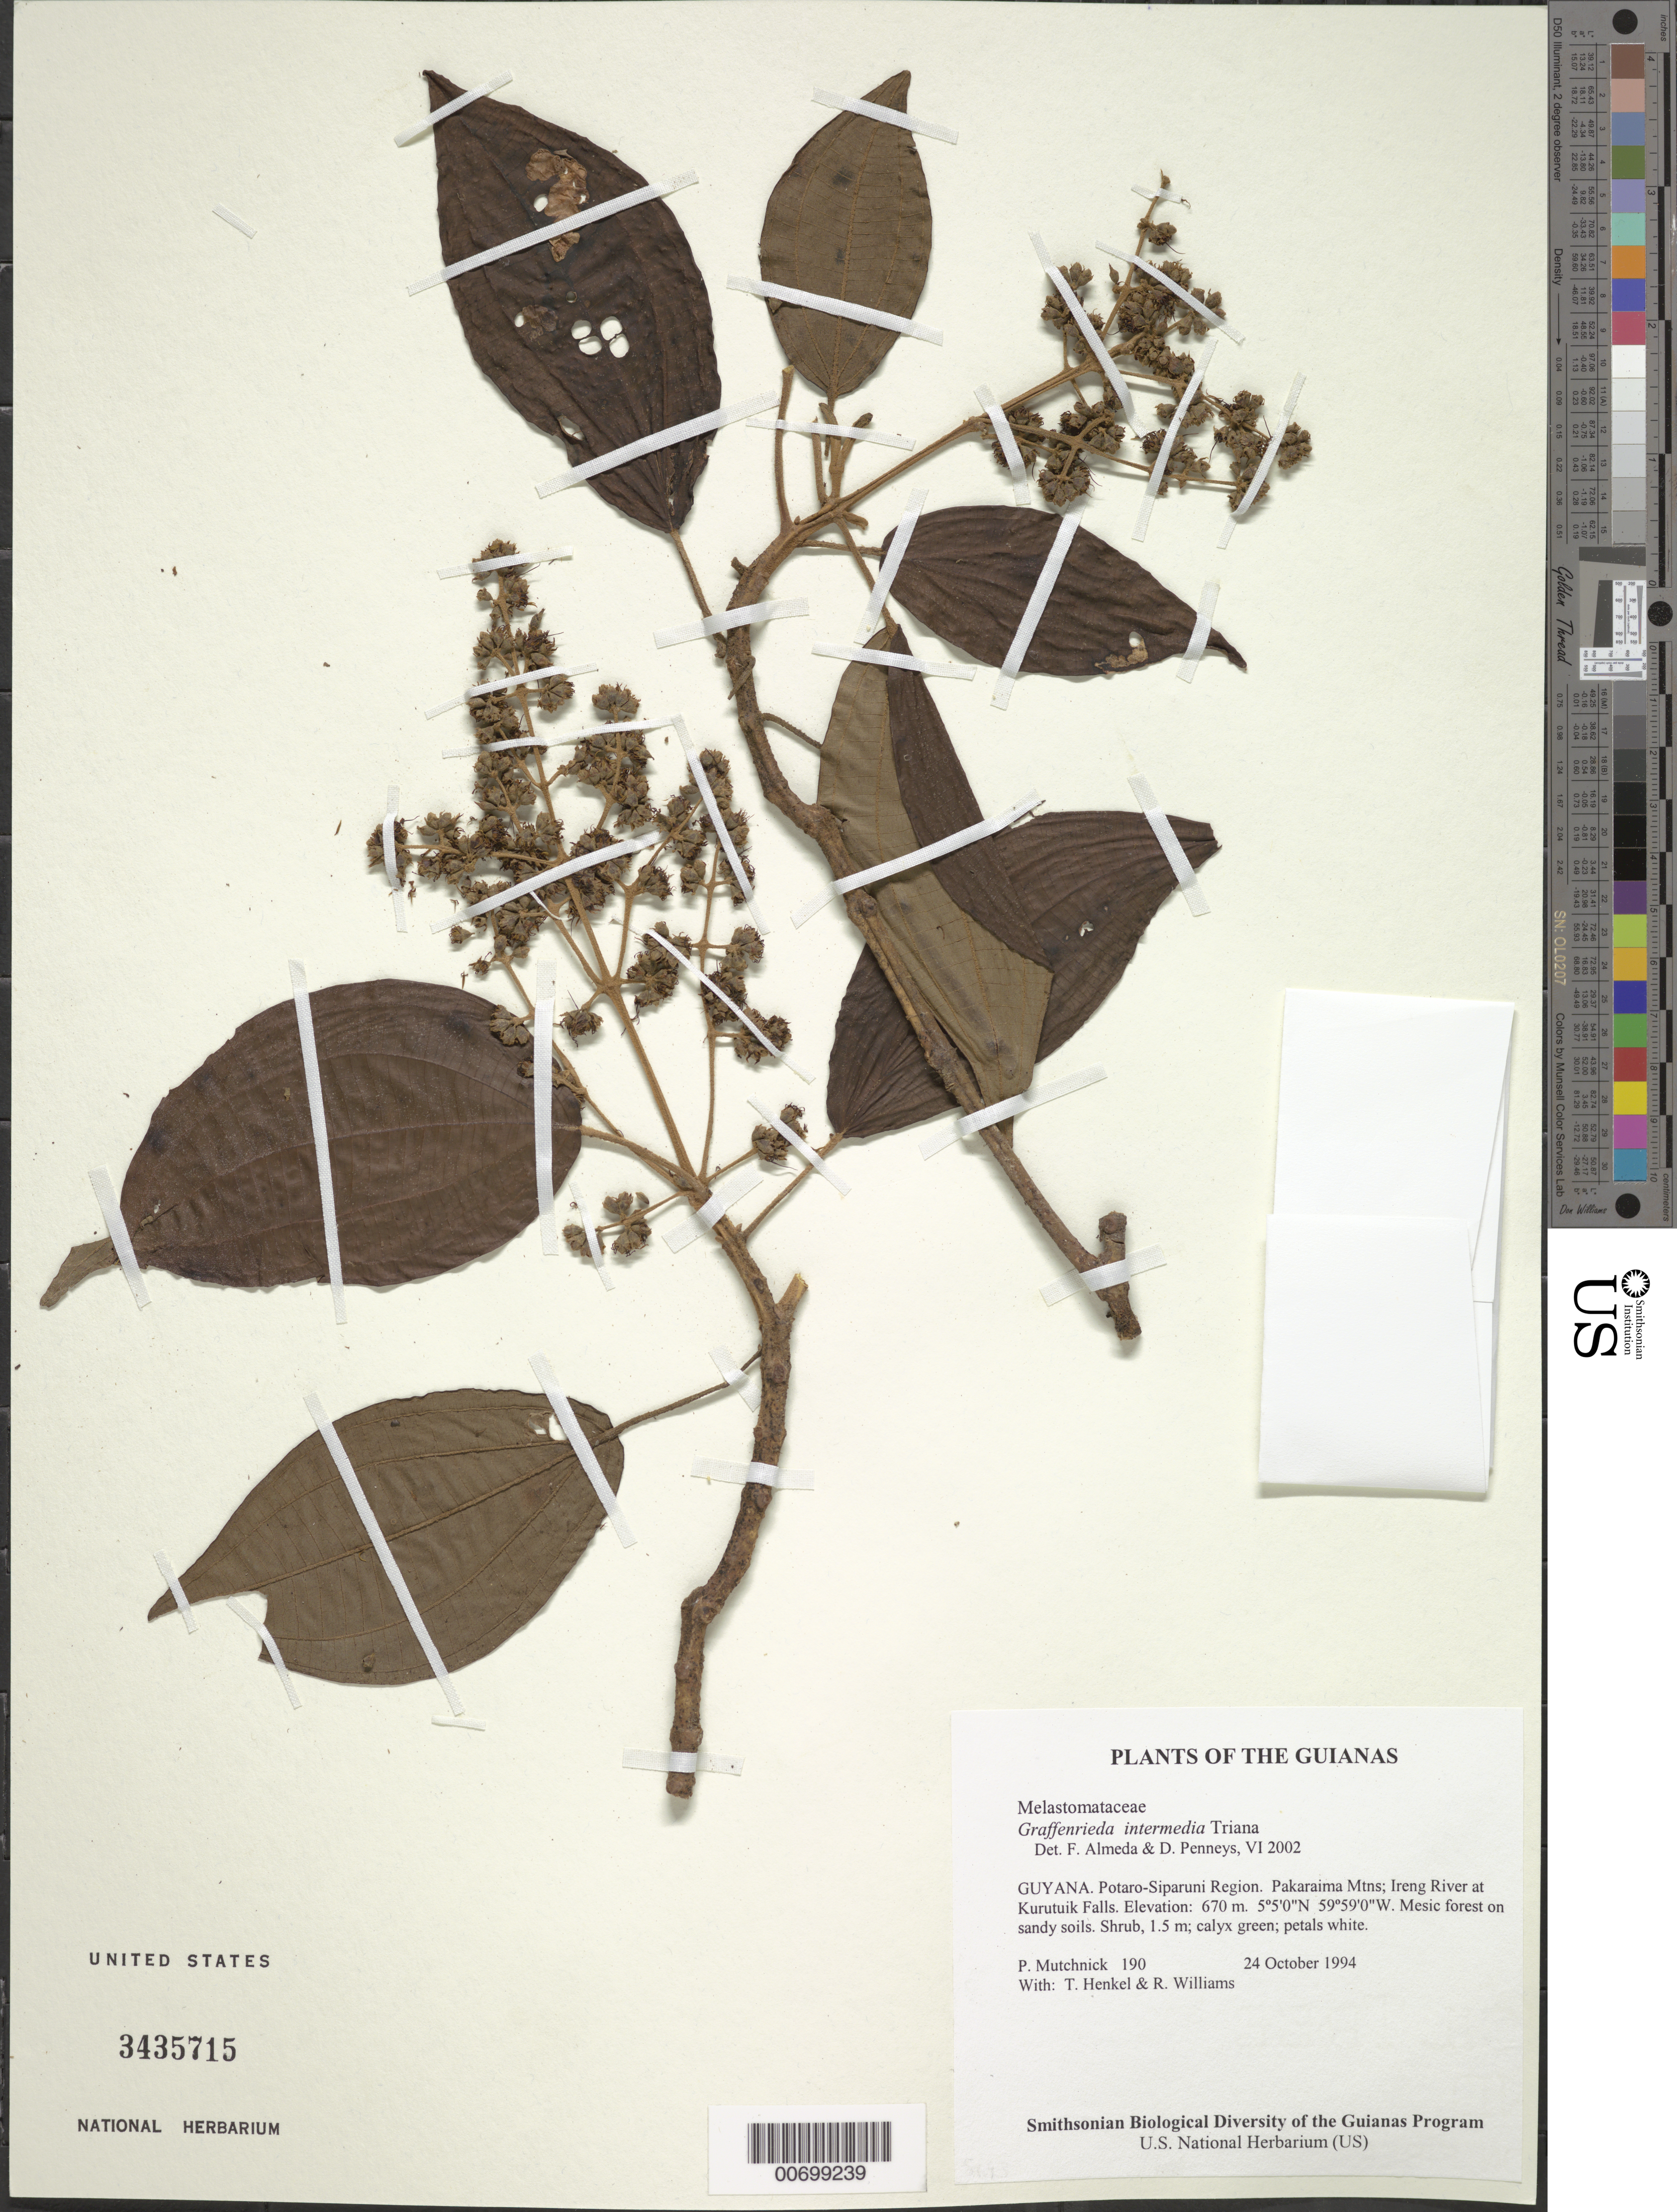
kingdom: Plantae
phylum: Tracheophyta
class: Magnoliopsida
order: Myrtales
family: Melastomataceae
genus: Graffenrieda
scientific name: Graffenrieda intermedia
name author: Triana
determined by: Almeda, F.; Penneys, D. S.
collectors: P. Mutchnick, T. Henkel & R. Williams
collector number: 190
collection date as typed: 24 October 1994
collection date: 1994-10-24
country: Guyana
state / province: Potaro-Siparuni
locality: Pakaraima Mtns; Ireng River at Kurutuik Falls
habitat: Mesic forest on sandy soils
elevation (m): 670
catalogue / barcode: US 3435715